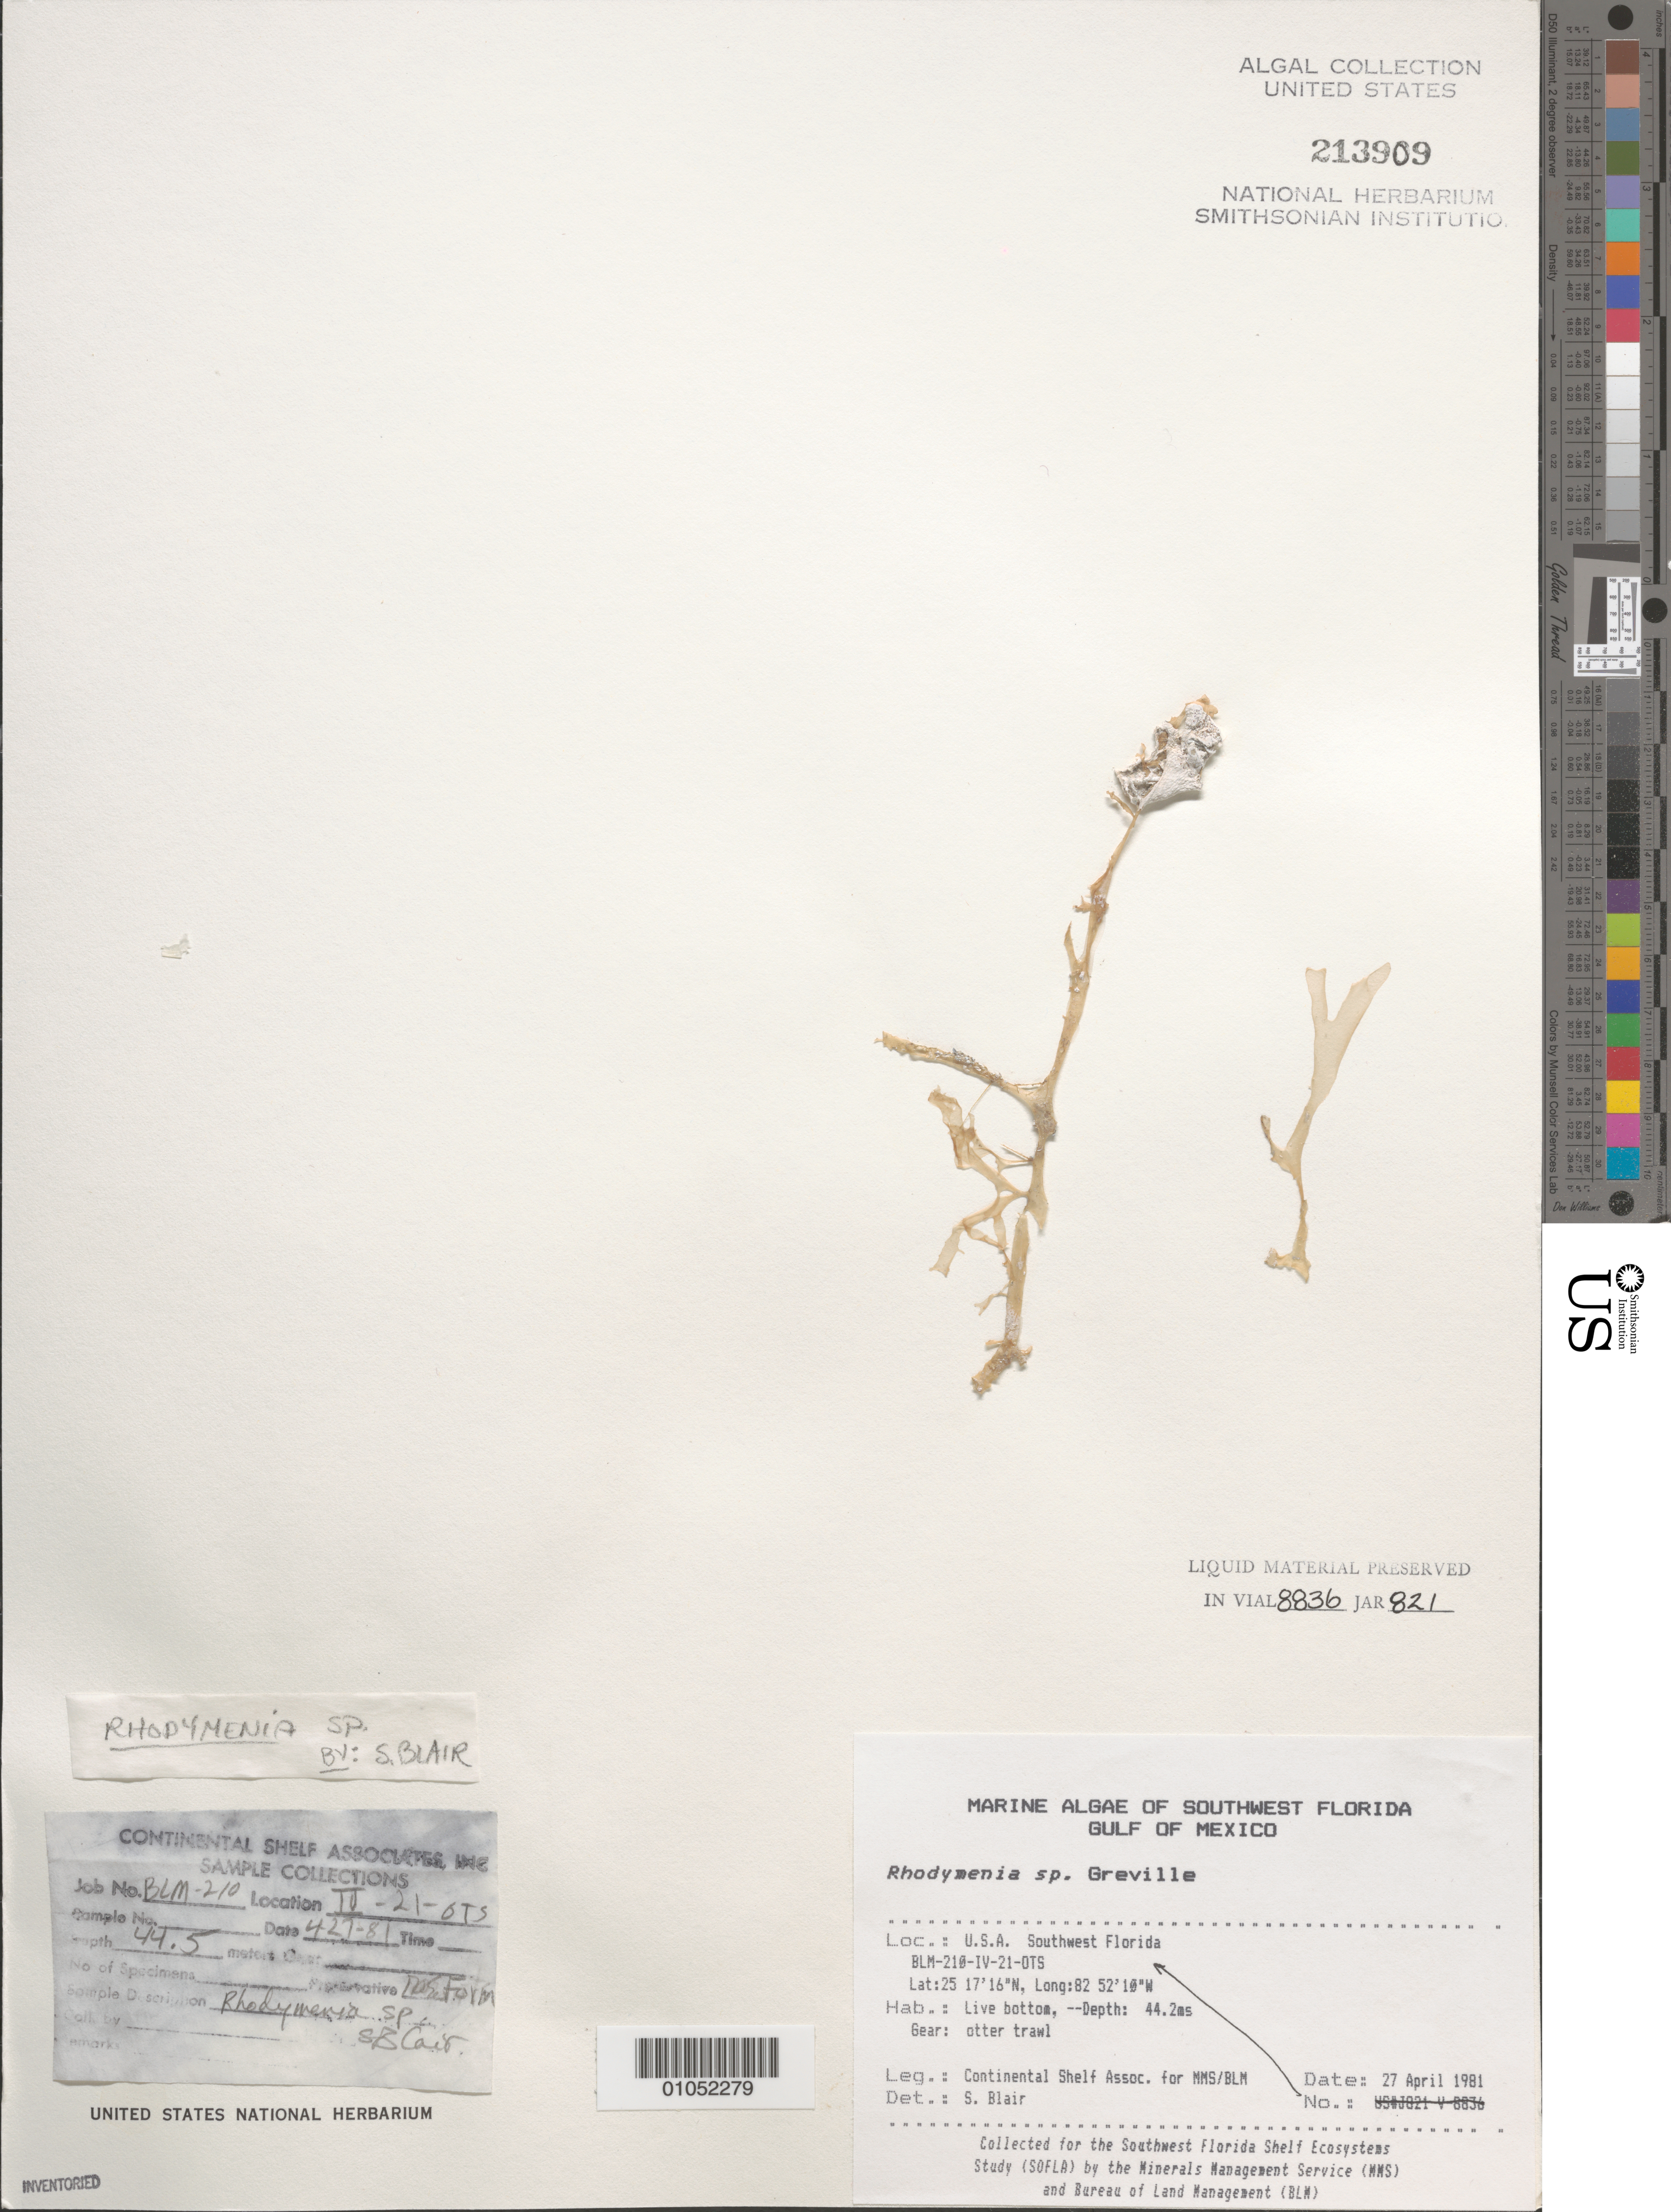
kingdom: Plantae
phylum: Rhodophyta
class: Florideophyceae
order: Rhodymeniales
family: Rhodymeniaceae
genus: Rhodymenia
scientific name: Rhodymenia sp.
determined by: Blair, S. M.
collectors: Continental Shelf Associates for the MMS/BLM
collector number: BLM-210-IV-21-OTS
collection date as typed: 27 Apr 1981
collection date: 1981-04-27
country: United States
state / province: Florida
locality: Gulf of Mexico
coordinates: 25 17'16"N, 82 52'10"W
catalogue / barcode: US 213909